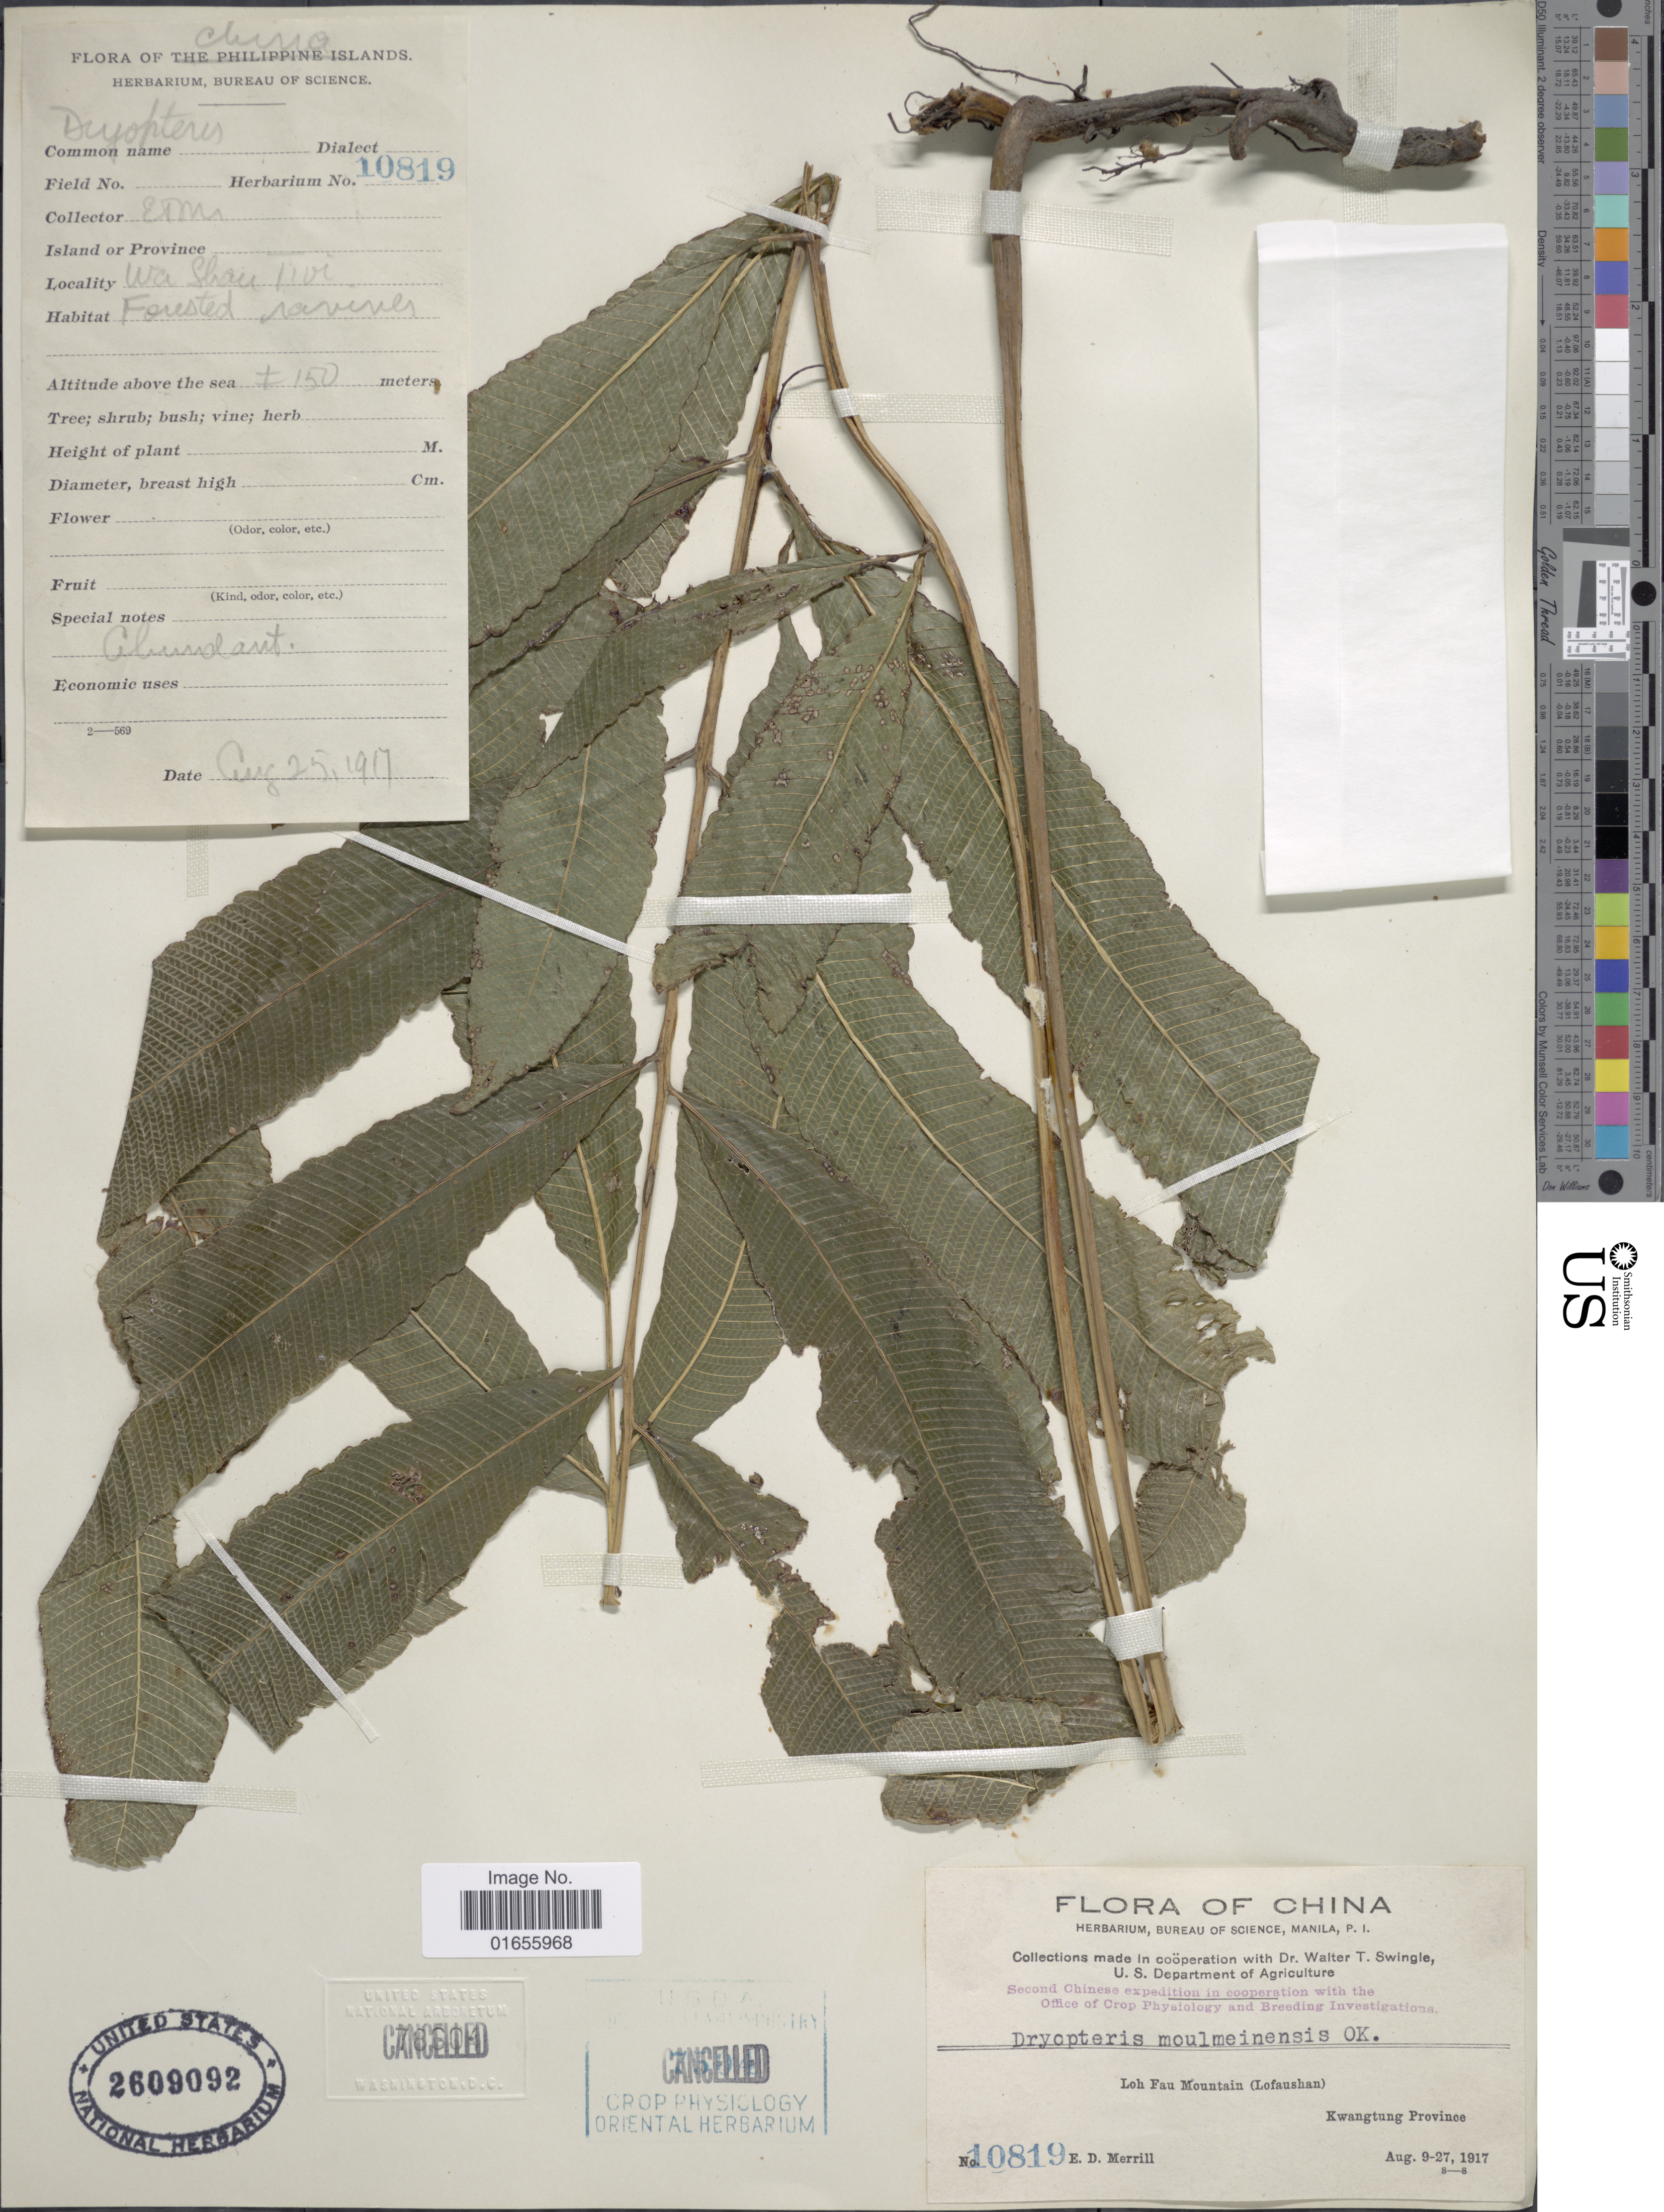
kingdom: Plantae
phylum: Tracheophyta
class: Polypodiopsida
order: Polypodiales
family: Thelypteridaceae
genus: Pronephrium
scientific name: Pronephrium nudatum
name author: (Roxb.) Holttum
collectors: E. D. Merrill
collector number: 10819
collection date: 1917-08-25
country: China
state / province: Guangdong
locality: Kwangtung Province, Loh Fau Mountain (Lofaushan), Wa Shan Tian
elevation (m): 150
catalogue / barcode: US 2609092